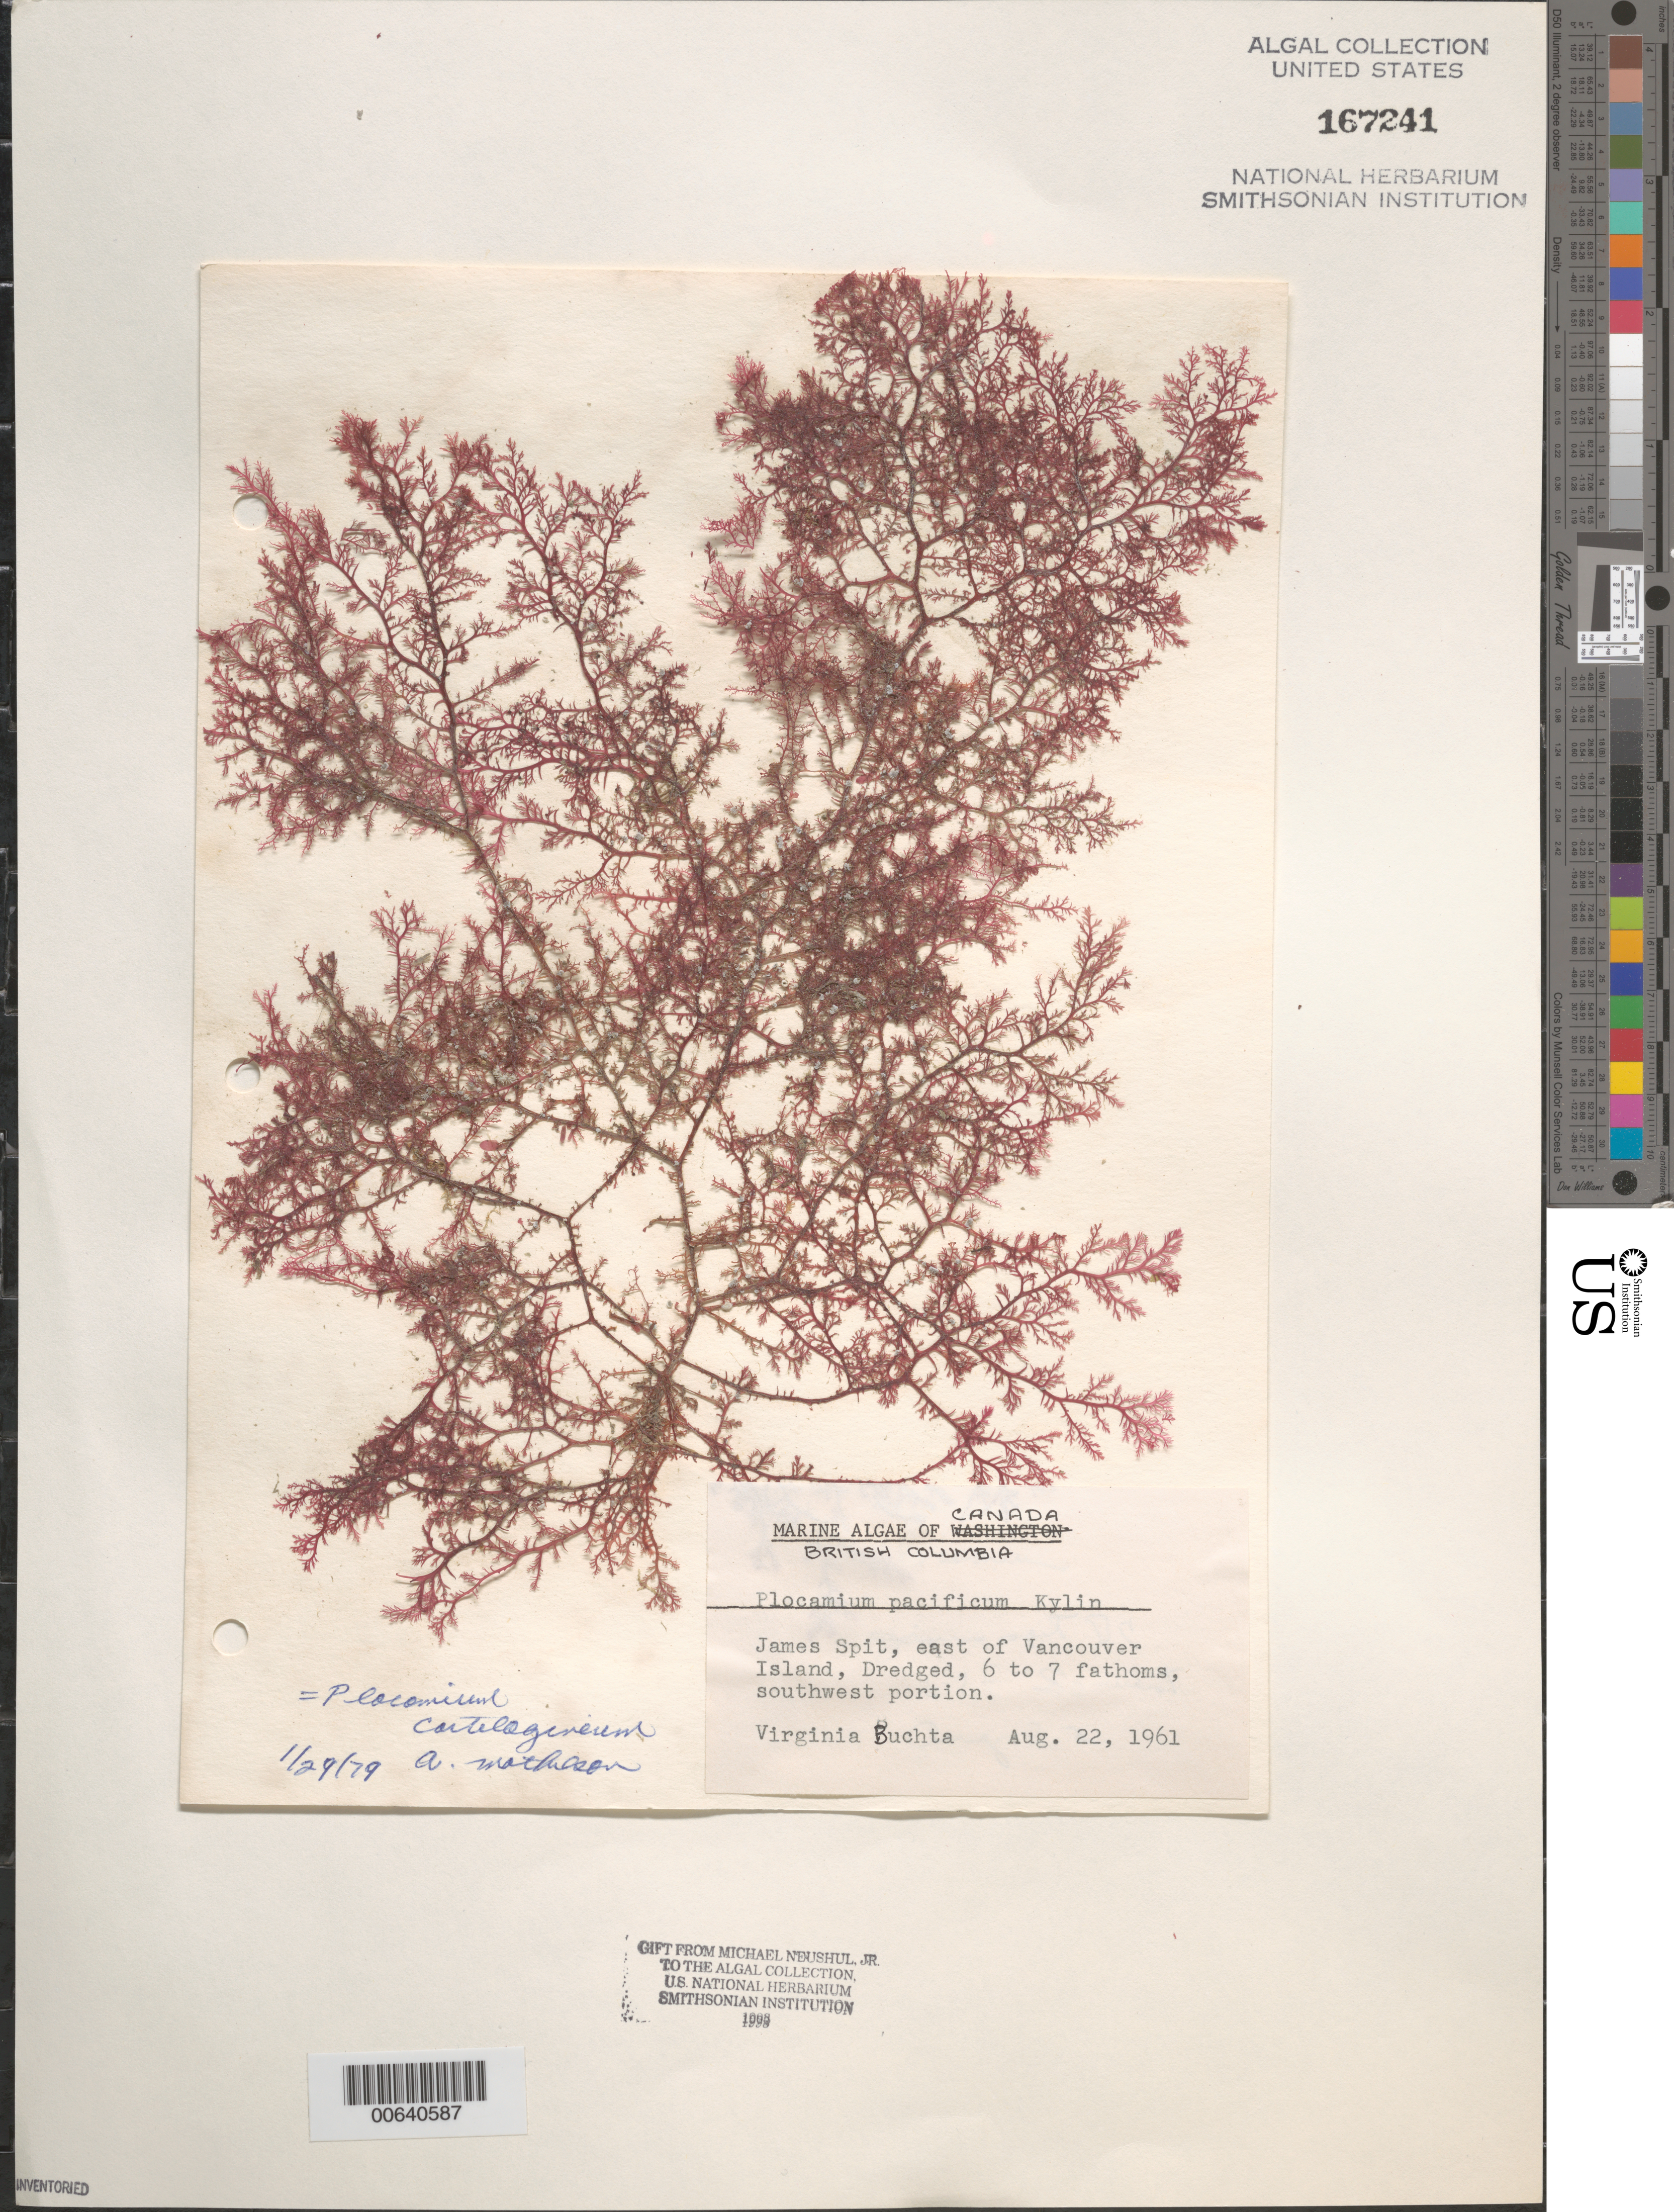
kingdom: Plantae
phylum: Rhodophyta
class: Florideophyceae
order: Plocamiales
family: Plocamiaceae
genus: Plocamium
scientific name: Plocamium cartilagineum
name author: (L.) P.S. Dixon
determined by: Mathieson, A. C.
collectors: V. Buchta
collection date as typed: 22 Aug 1961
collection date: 1961-08-22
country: Canada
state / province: British Columbia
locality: James Spit, east of Vancouver Island, Canada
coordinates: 48 35' N, 123 20" W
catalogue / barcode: US 167241